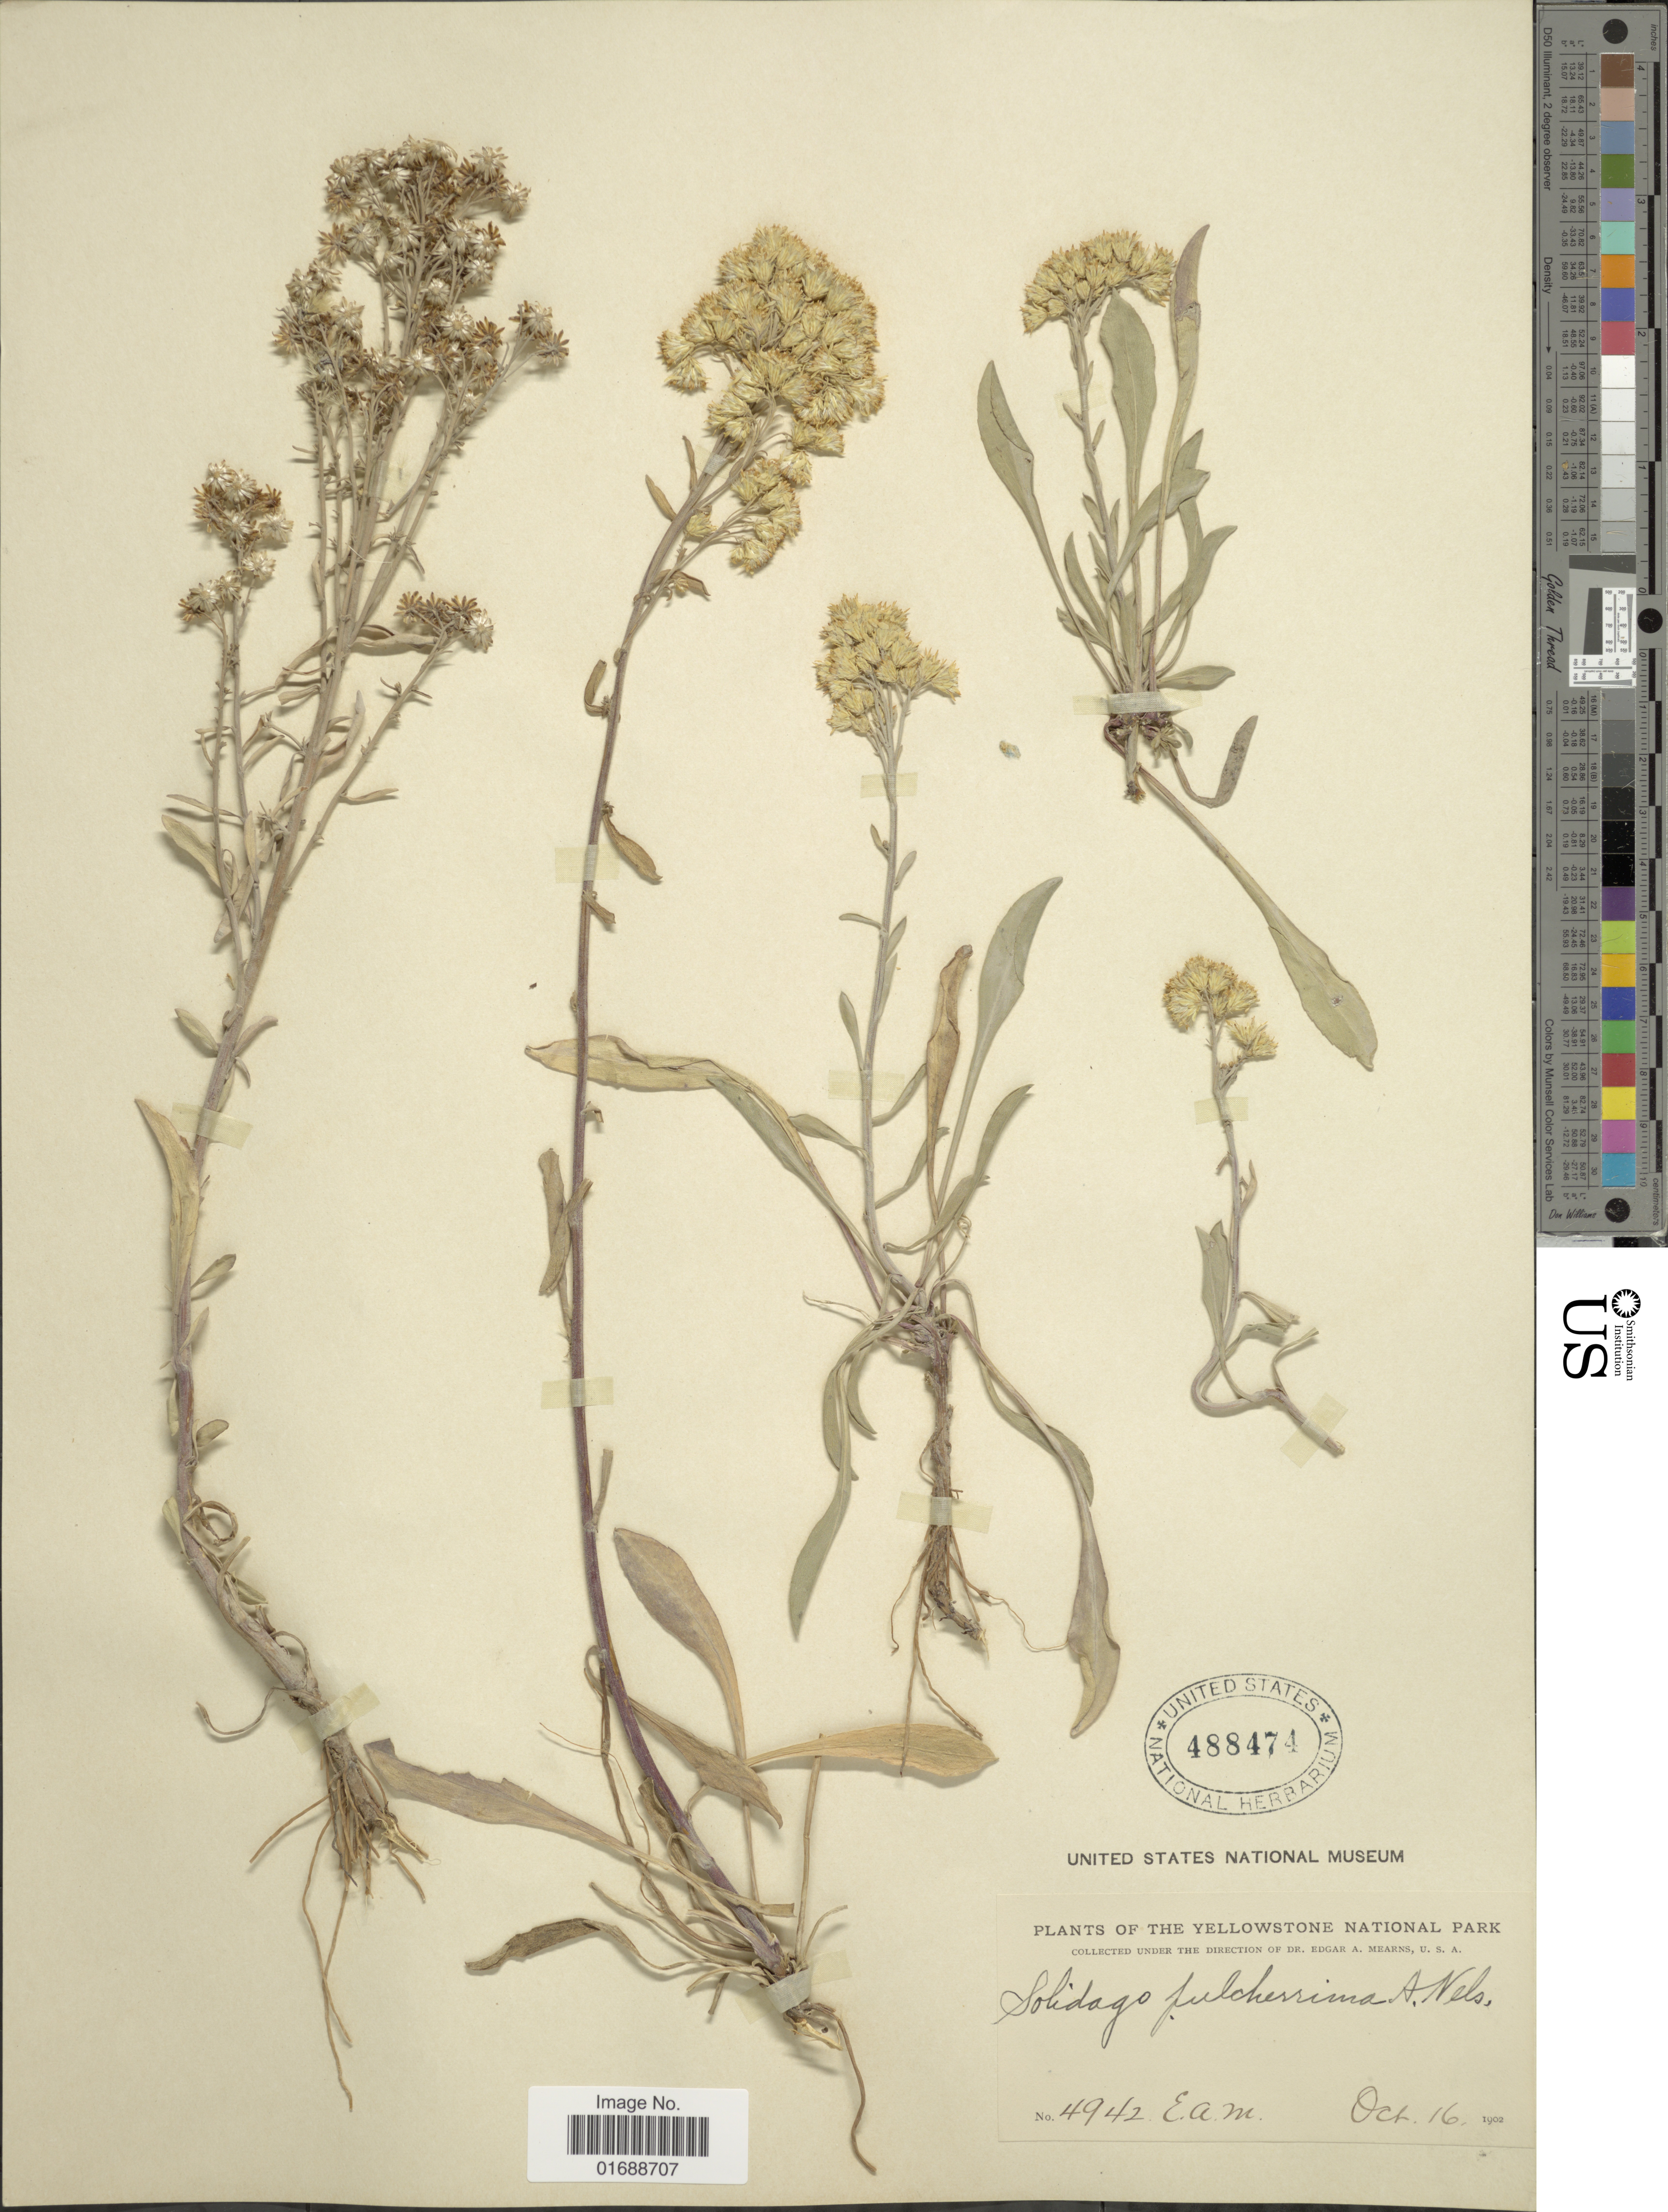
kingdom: Plantae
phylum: Tracheophyta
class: Magnoliopsida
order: Asterales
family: Asteraceae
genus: Solidago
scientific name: Solidago nana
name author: Nutt.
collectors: E. A. Mearns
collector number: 4942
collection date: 1902-10-16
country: United States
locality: Yellowstone National Park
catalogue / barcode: US 4884774